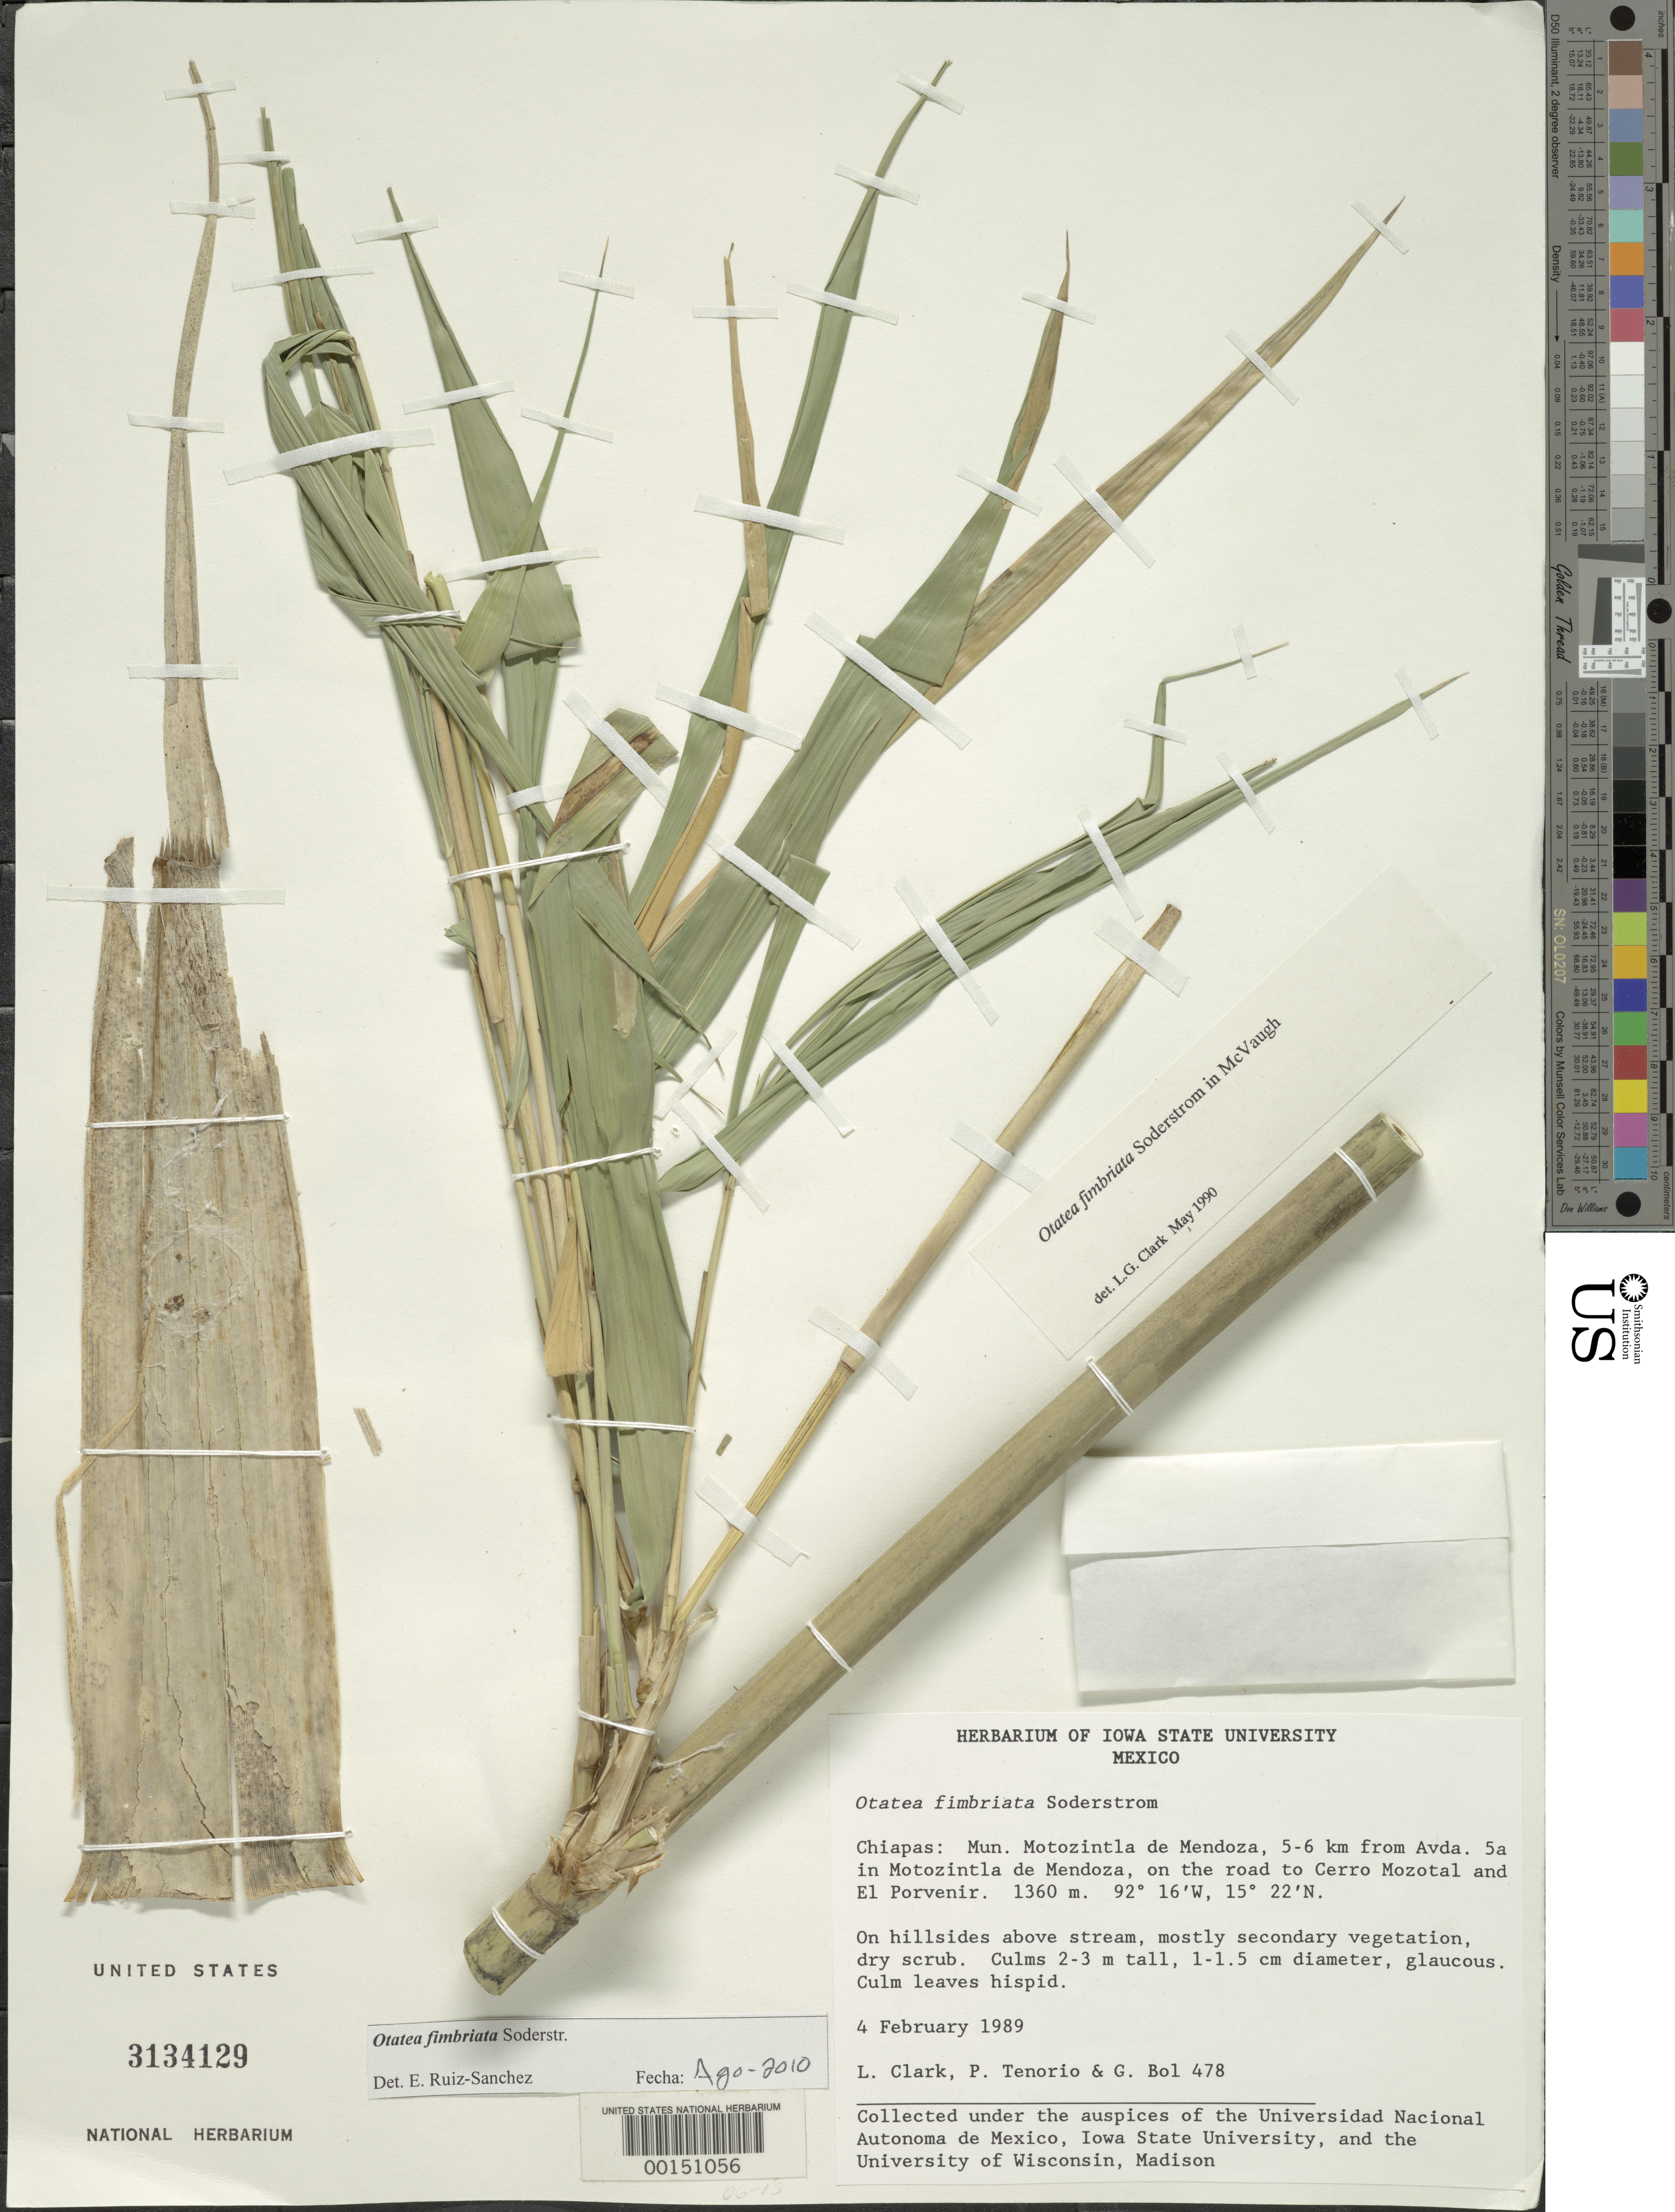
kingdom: Plantae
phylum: Tracheophyta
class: Liliopsida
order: Poales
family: Poaceae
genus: Otatea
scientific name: Otatea fimbriata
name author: Soderstr. in McVaugh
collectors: L. G. Clark, P. Tenorio L. & G. Bol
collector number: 478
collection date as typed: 04 Feb 1989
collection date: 1989-02-04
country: Mexico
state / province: Chiapas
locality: Mun. Motozintla de Mendoza, 5-6 km from avda. on the rd to cerro motozal and el porvenir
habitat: On hillsides above stream, mostly secondary vegatation, dry scrub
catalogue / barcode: US 3134129